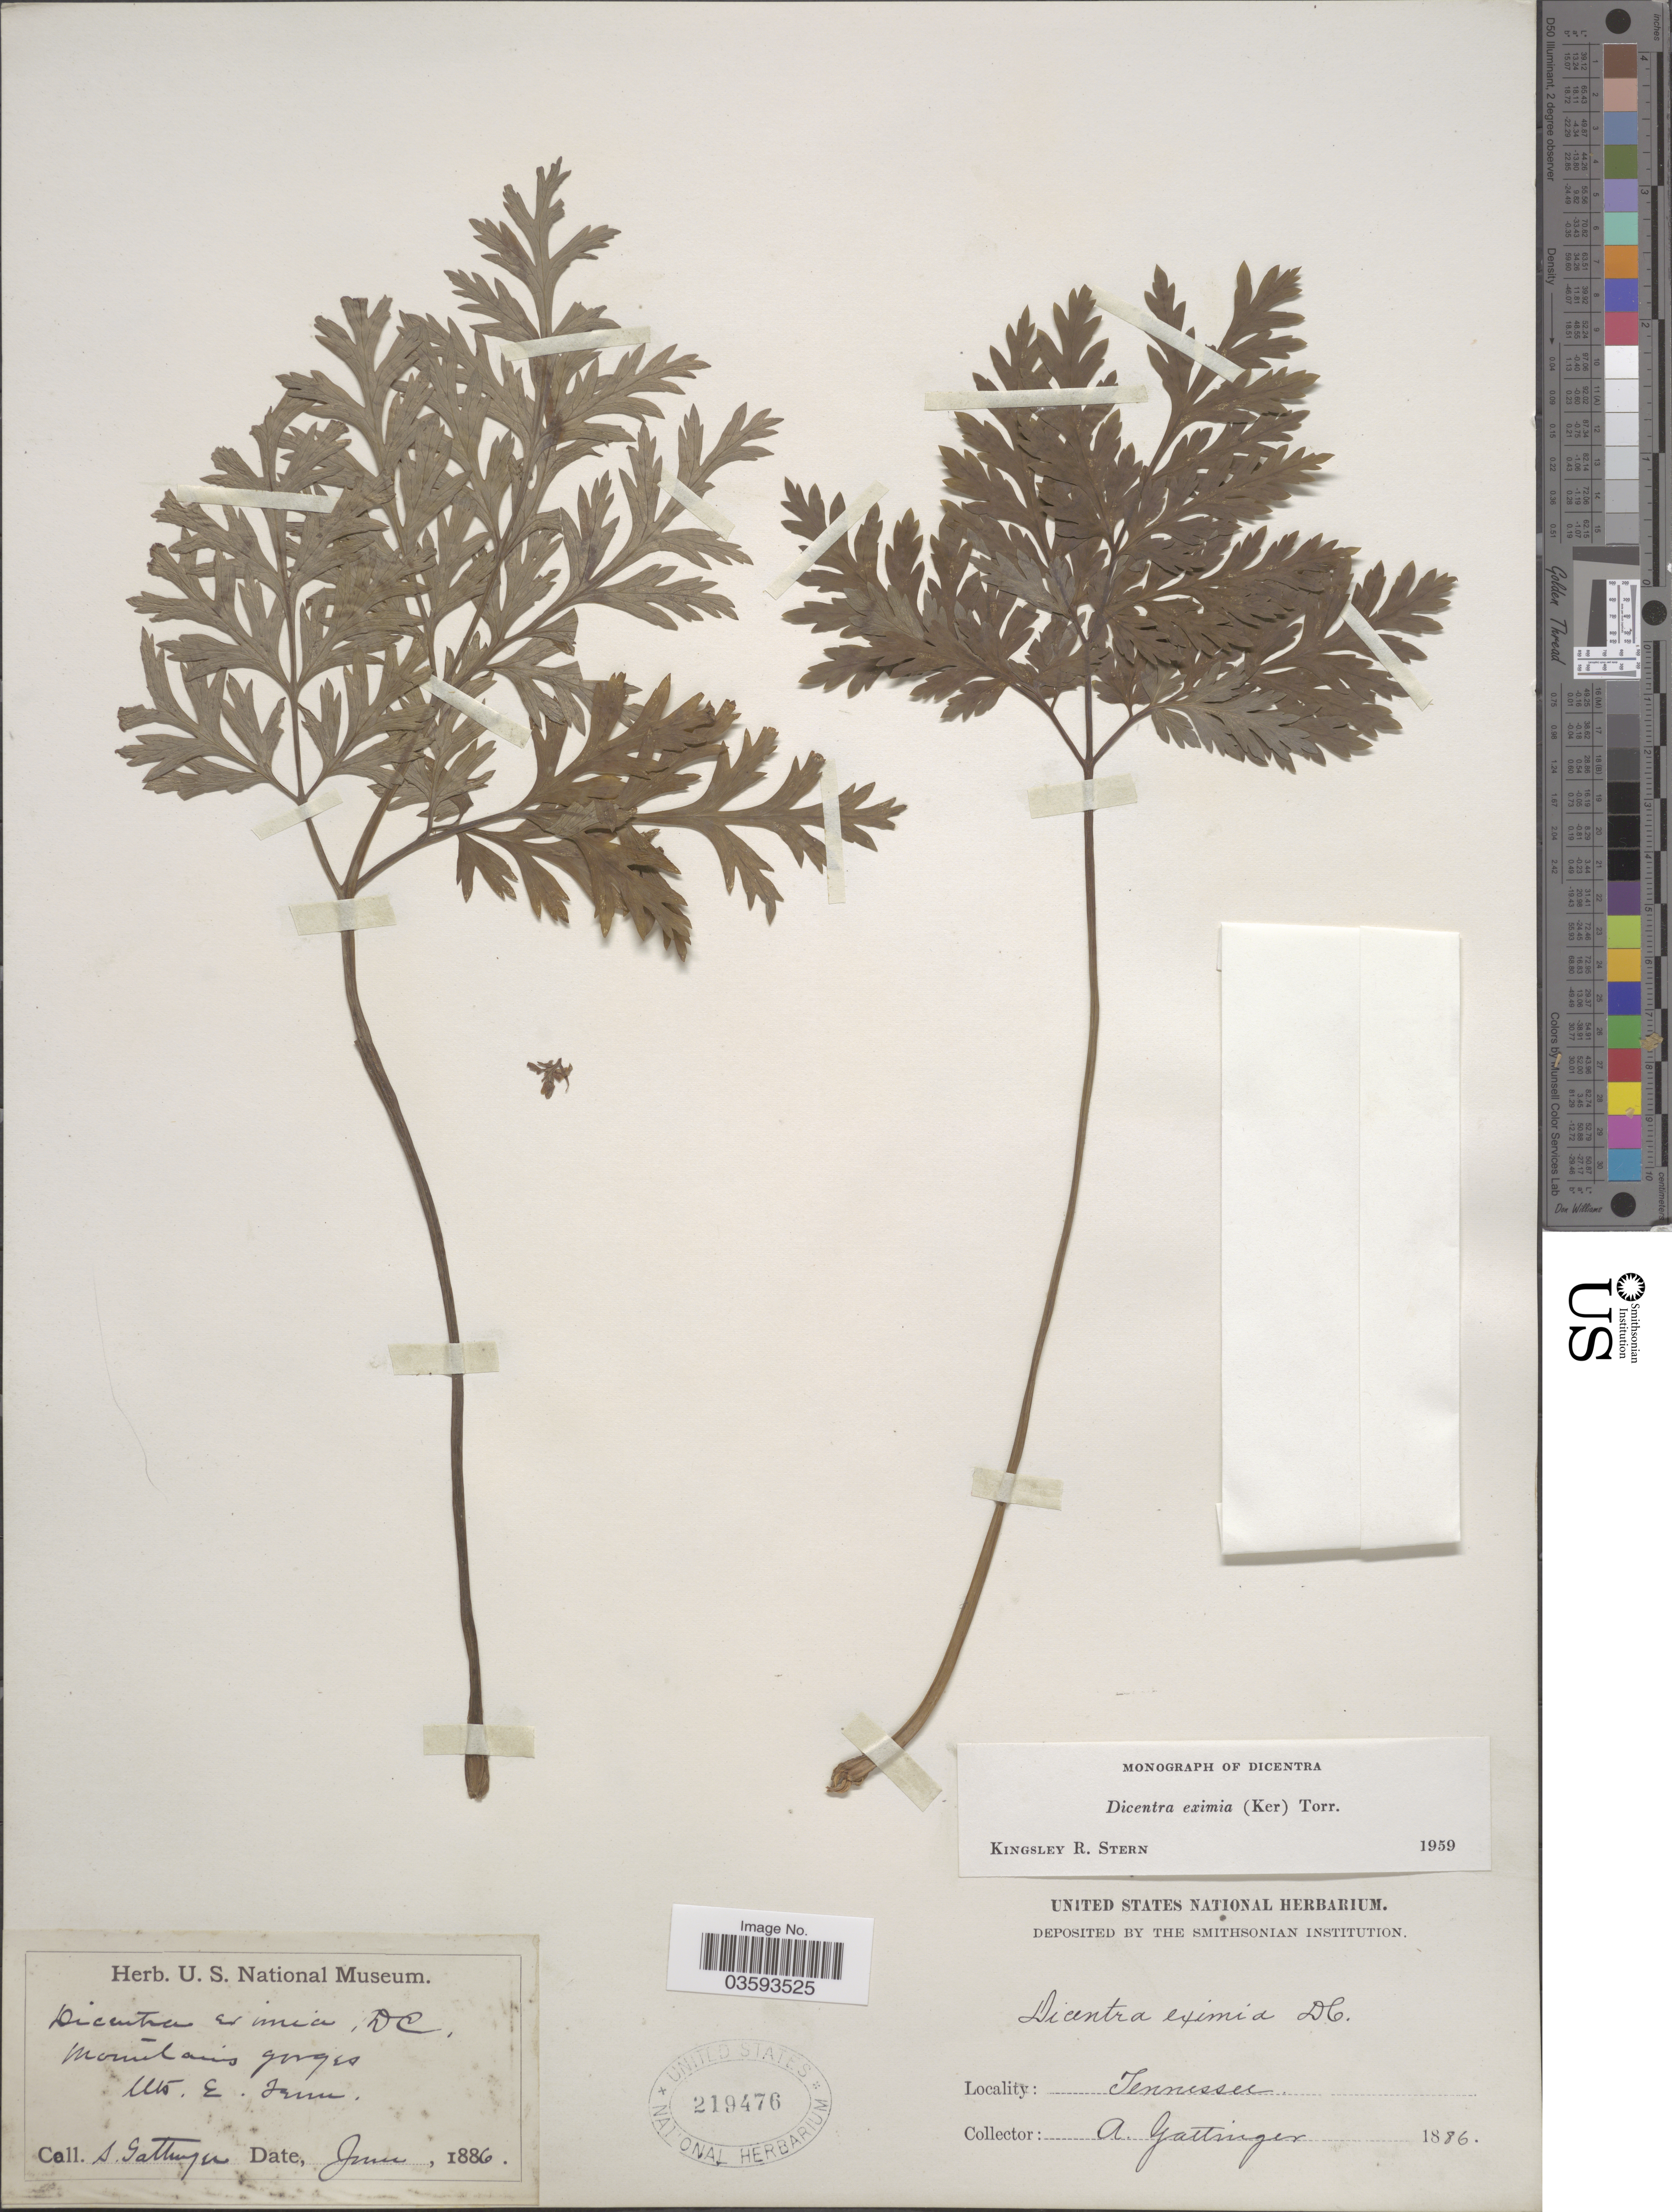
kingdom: Plantae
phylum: Tracheophyta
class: Magnoliopsida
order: Ranunculales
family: Papaveraceae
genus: Dicentra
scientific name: Dicentra eximia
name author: (Ker Gawl.) Torr.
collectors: A. Gattinger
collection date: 1886-06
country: United States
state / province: Tennessee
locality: Mountains Gorges. Mts. E. Tenn.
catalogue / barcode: US 219476